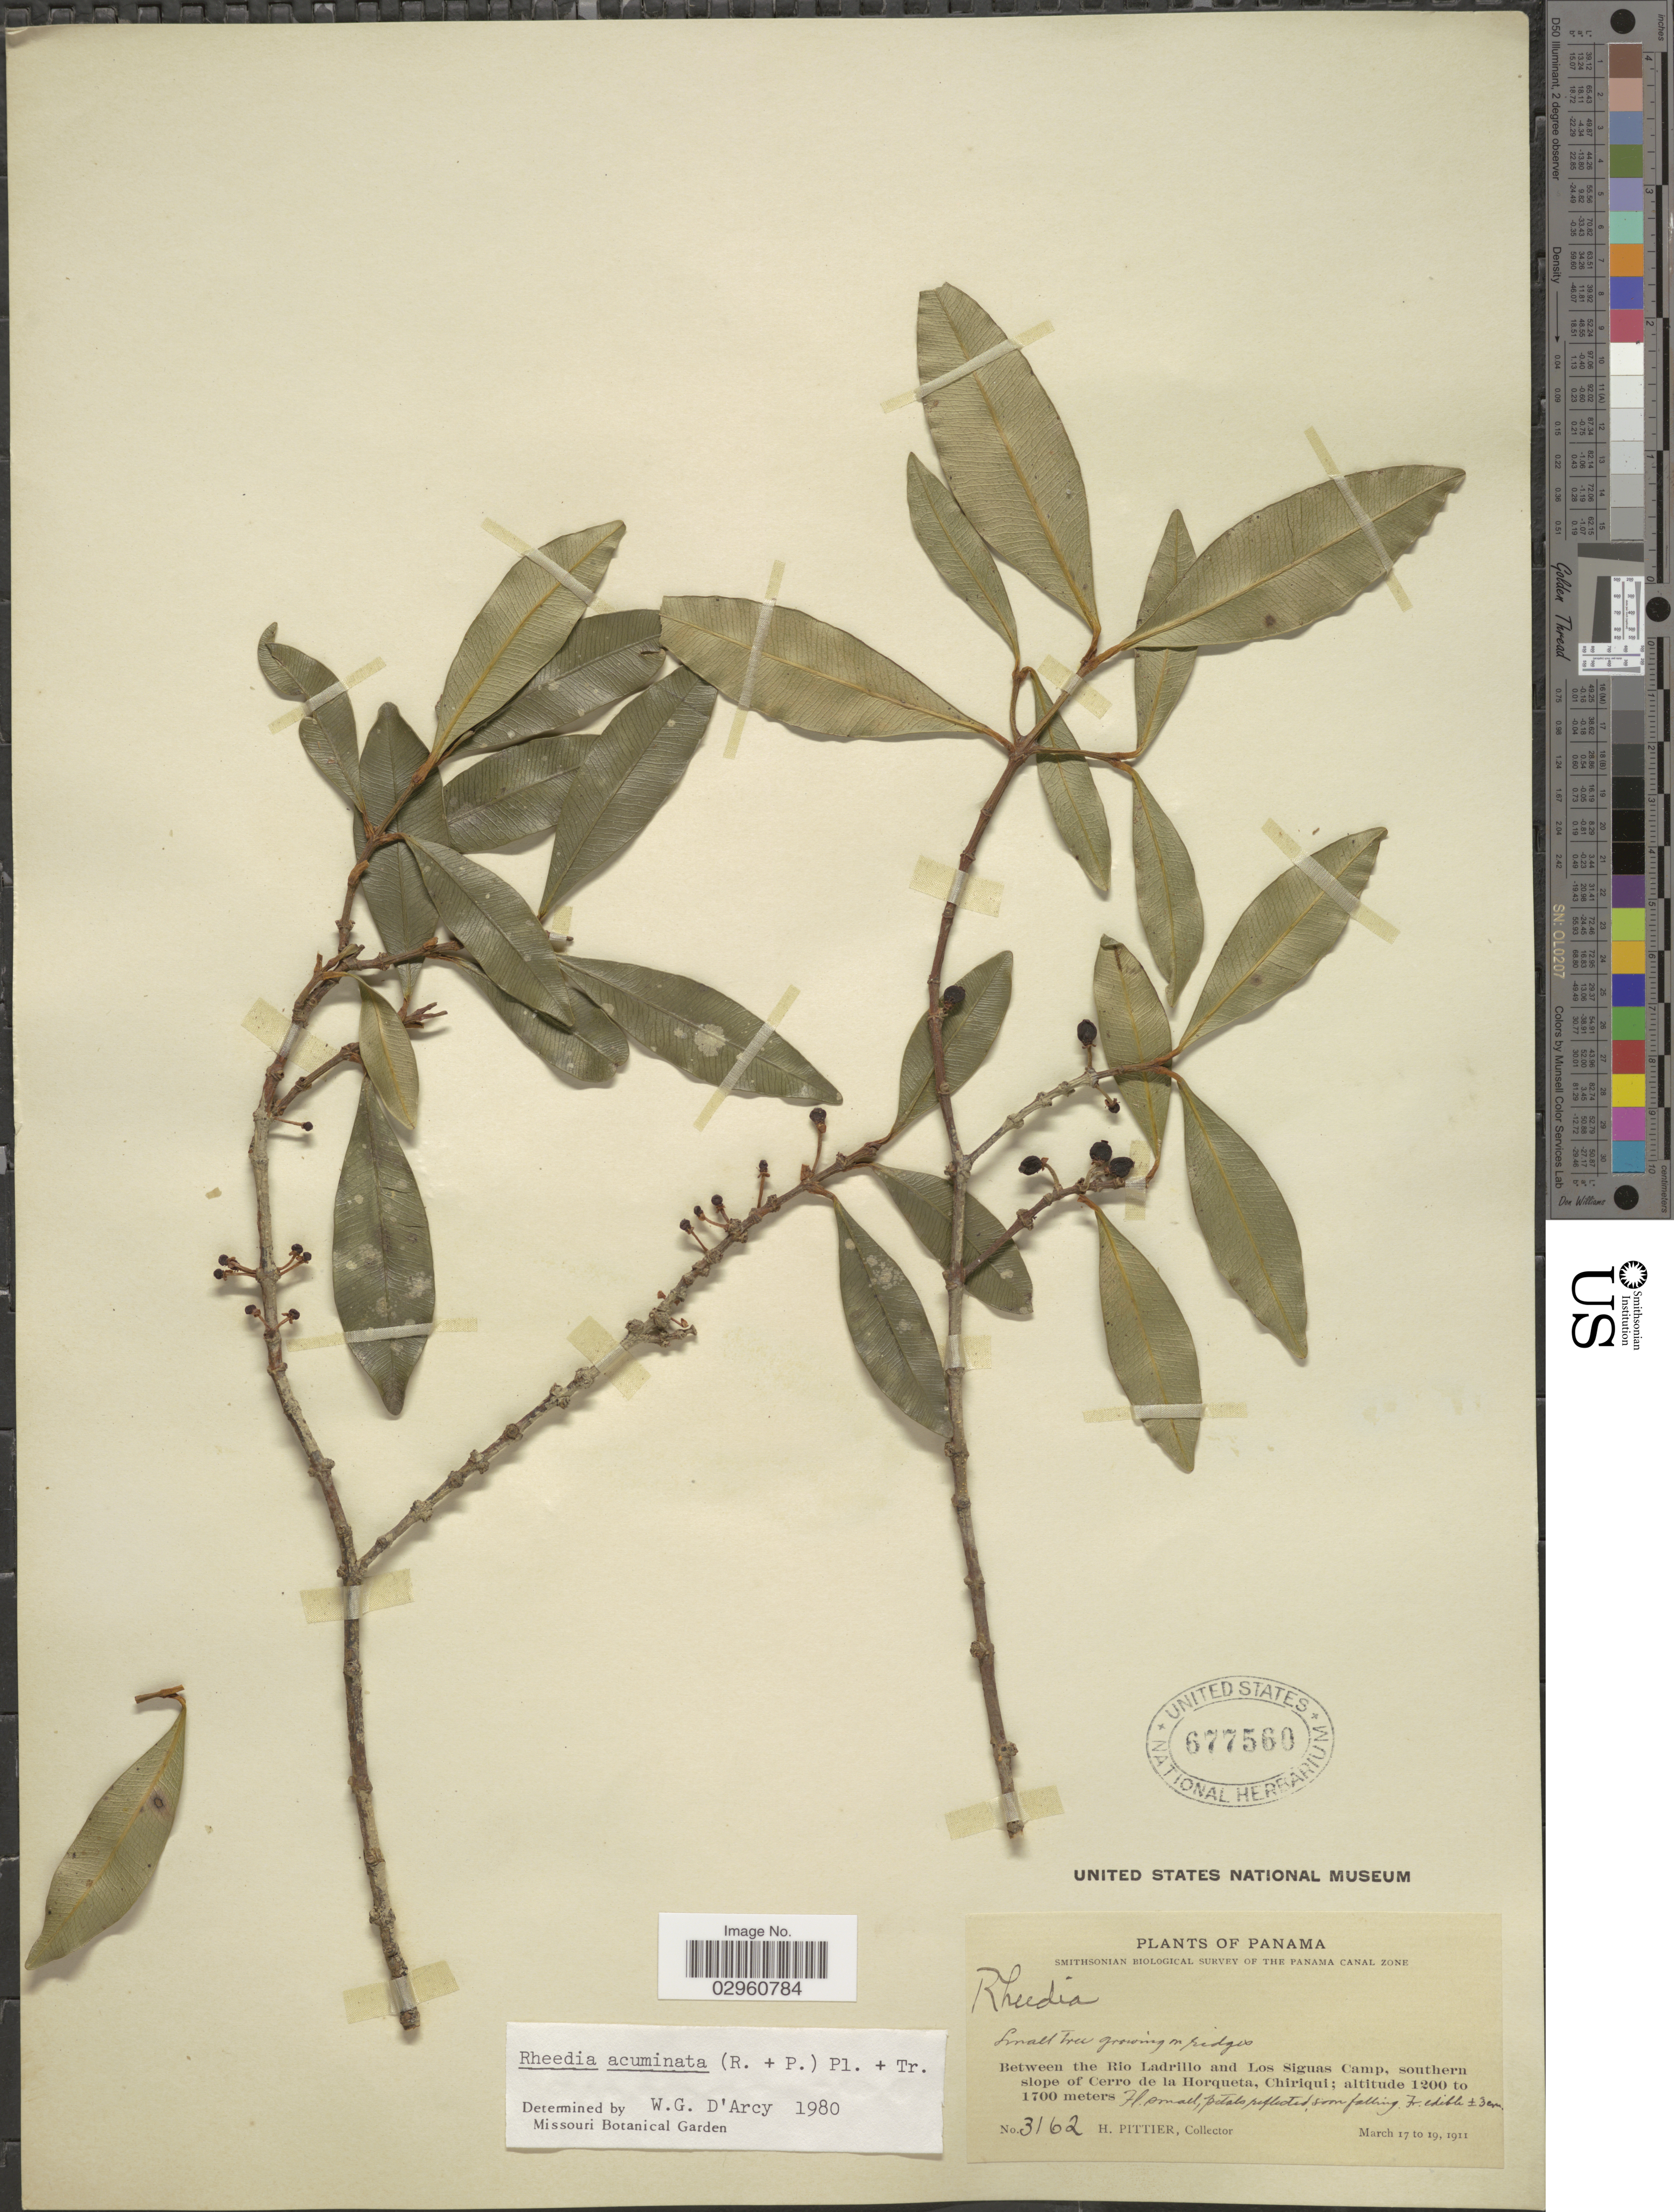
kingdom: Plantae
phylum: Tracheophyta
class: Magnoliopsida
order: Malpighiales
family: Clusiaceae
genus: Garcinia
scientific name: Garcinia madruno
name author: (Kunth) Hammel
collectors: H. F. Pittier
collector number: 3162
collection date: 1911-03-17/1911-03-19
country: Panama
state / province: Chiriqui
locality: Between the Rio Ladrillo and Los Siguas Camp, southern slope of Cerro de la Horqueta.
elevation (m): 1200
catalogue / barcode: US 677560